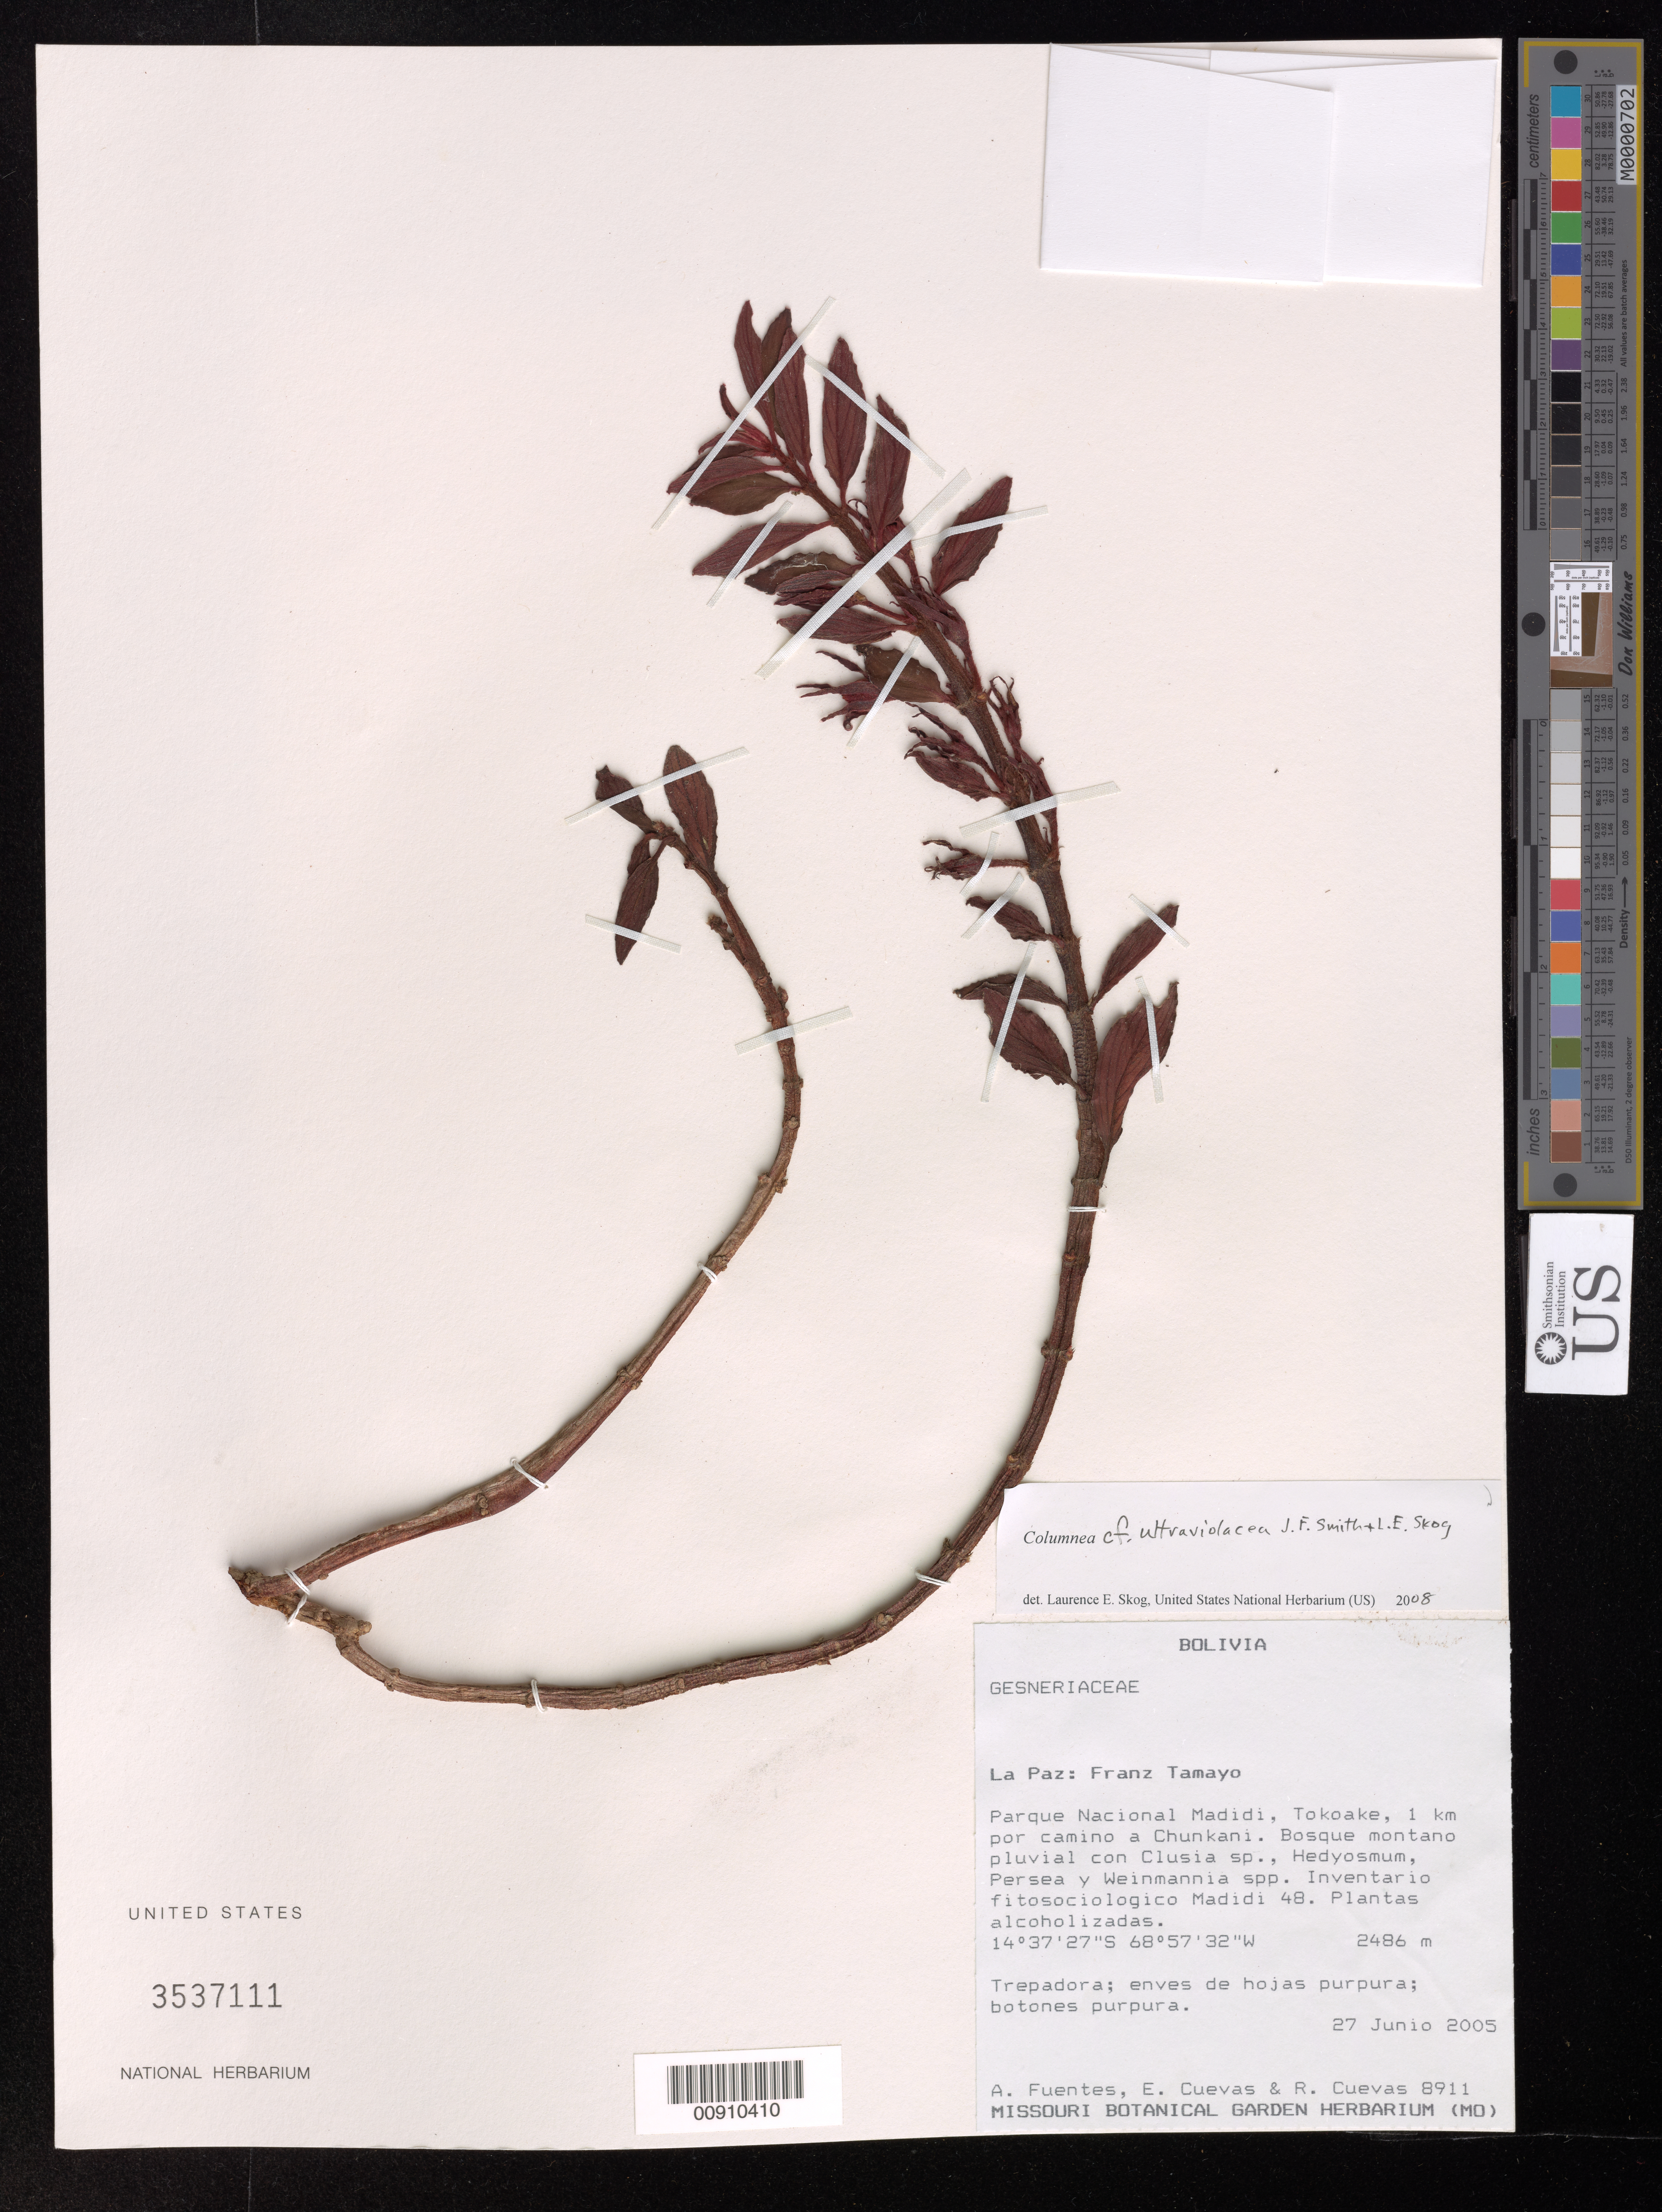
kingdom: Plantae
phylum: Tracheophyta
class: Magnoliopsida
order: Lamiales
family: Gesneriaceae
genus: Columnea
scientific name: Columnea ultraviolacea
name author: J.F. Sm. & L.E. Skog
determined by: Skog, Laurence E.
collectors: A. Fuentes, E. Cuevas & R. Cuevas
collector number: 8911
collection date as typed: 27 Jun 2005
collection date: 2005-06-27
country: Bolivia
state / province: La Paz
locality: La Paz: Franz Tamayo. Parque Nacional Madidi, Tokoake, 1 km por camino a Chunkani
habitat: Bosque montano pluvial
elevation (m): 2486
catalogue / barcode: US 3537111